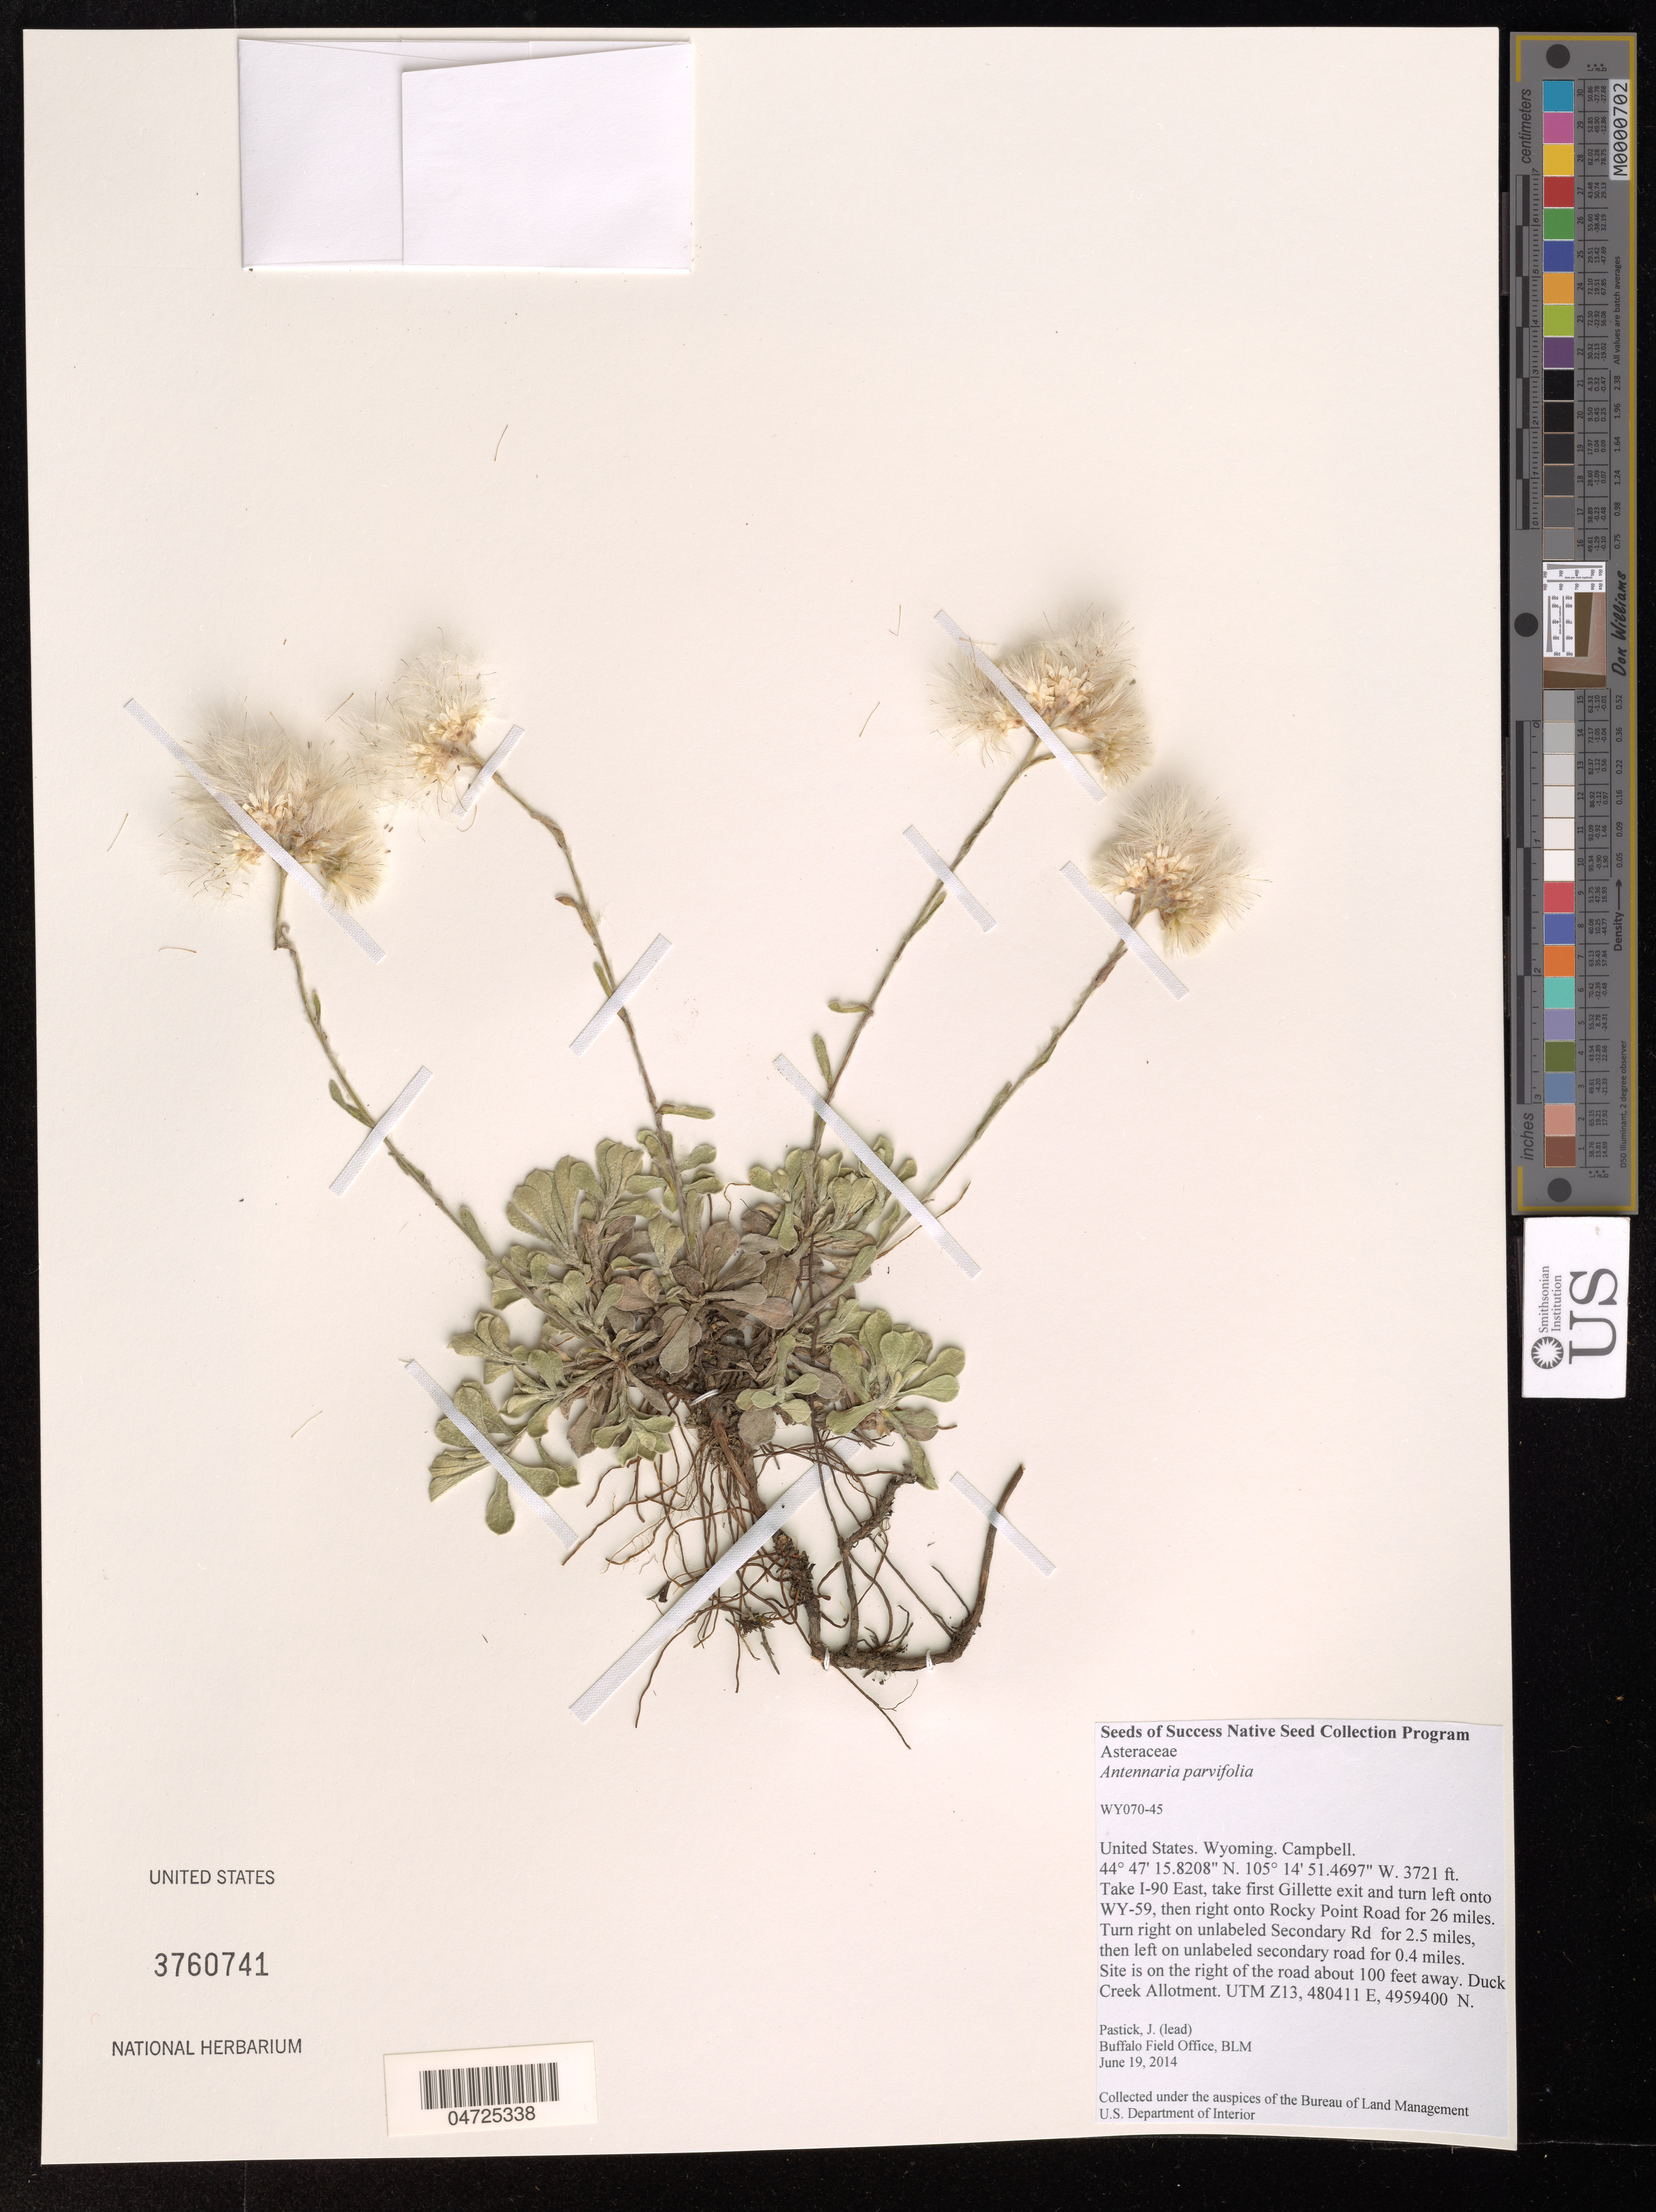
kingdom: Plantae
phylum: Tracheophyta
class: Magnoliopsida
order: Asterales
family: Asteraceae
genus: Antennaria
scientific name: Antennaria parviflora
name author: Nutt.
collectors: J. Pastick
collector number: WY070-45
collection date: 2014-06-19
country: United States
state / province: Wyoming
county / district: Campbell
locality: Campbell. Take I-90 East, take first Gillette exit and turn left onto WY-59, then right onto Rocky Point Road for 26 miles. Turn right on unlabeled Secondary Rd for 2.5 miles, then left on unlabeled secondary road for 0.4 miles. Site is on the right of the road about 100 feet away. Duck Creek Allotment. UTM Z13., 480411 E, 4959400 N.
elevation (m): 1134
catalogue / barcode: US 3760741